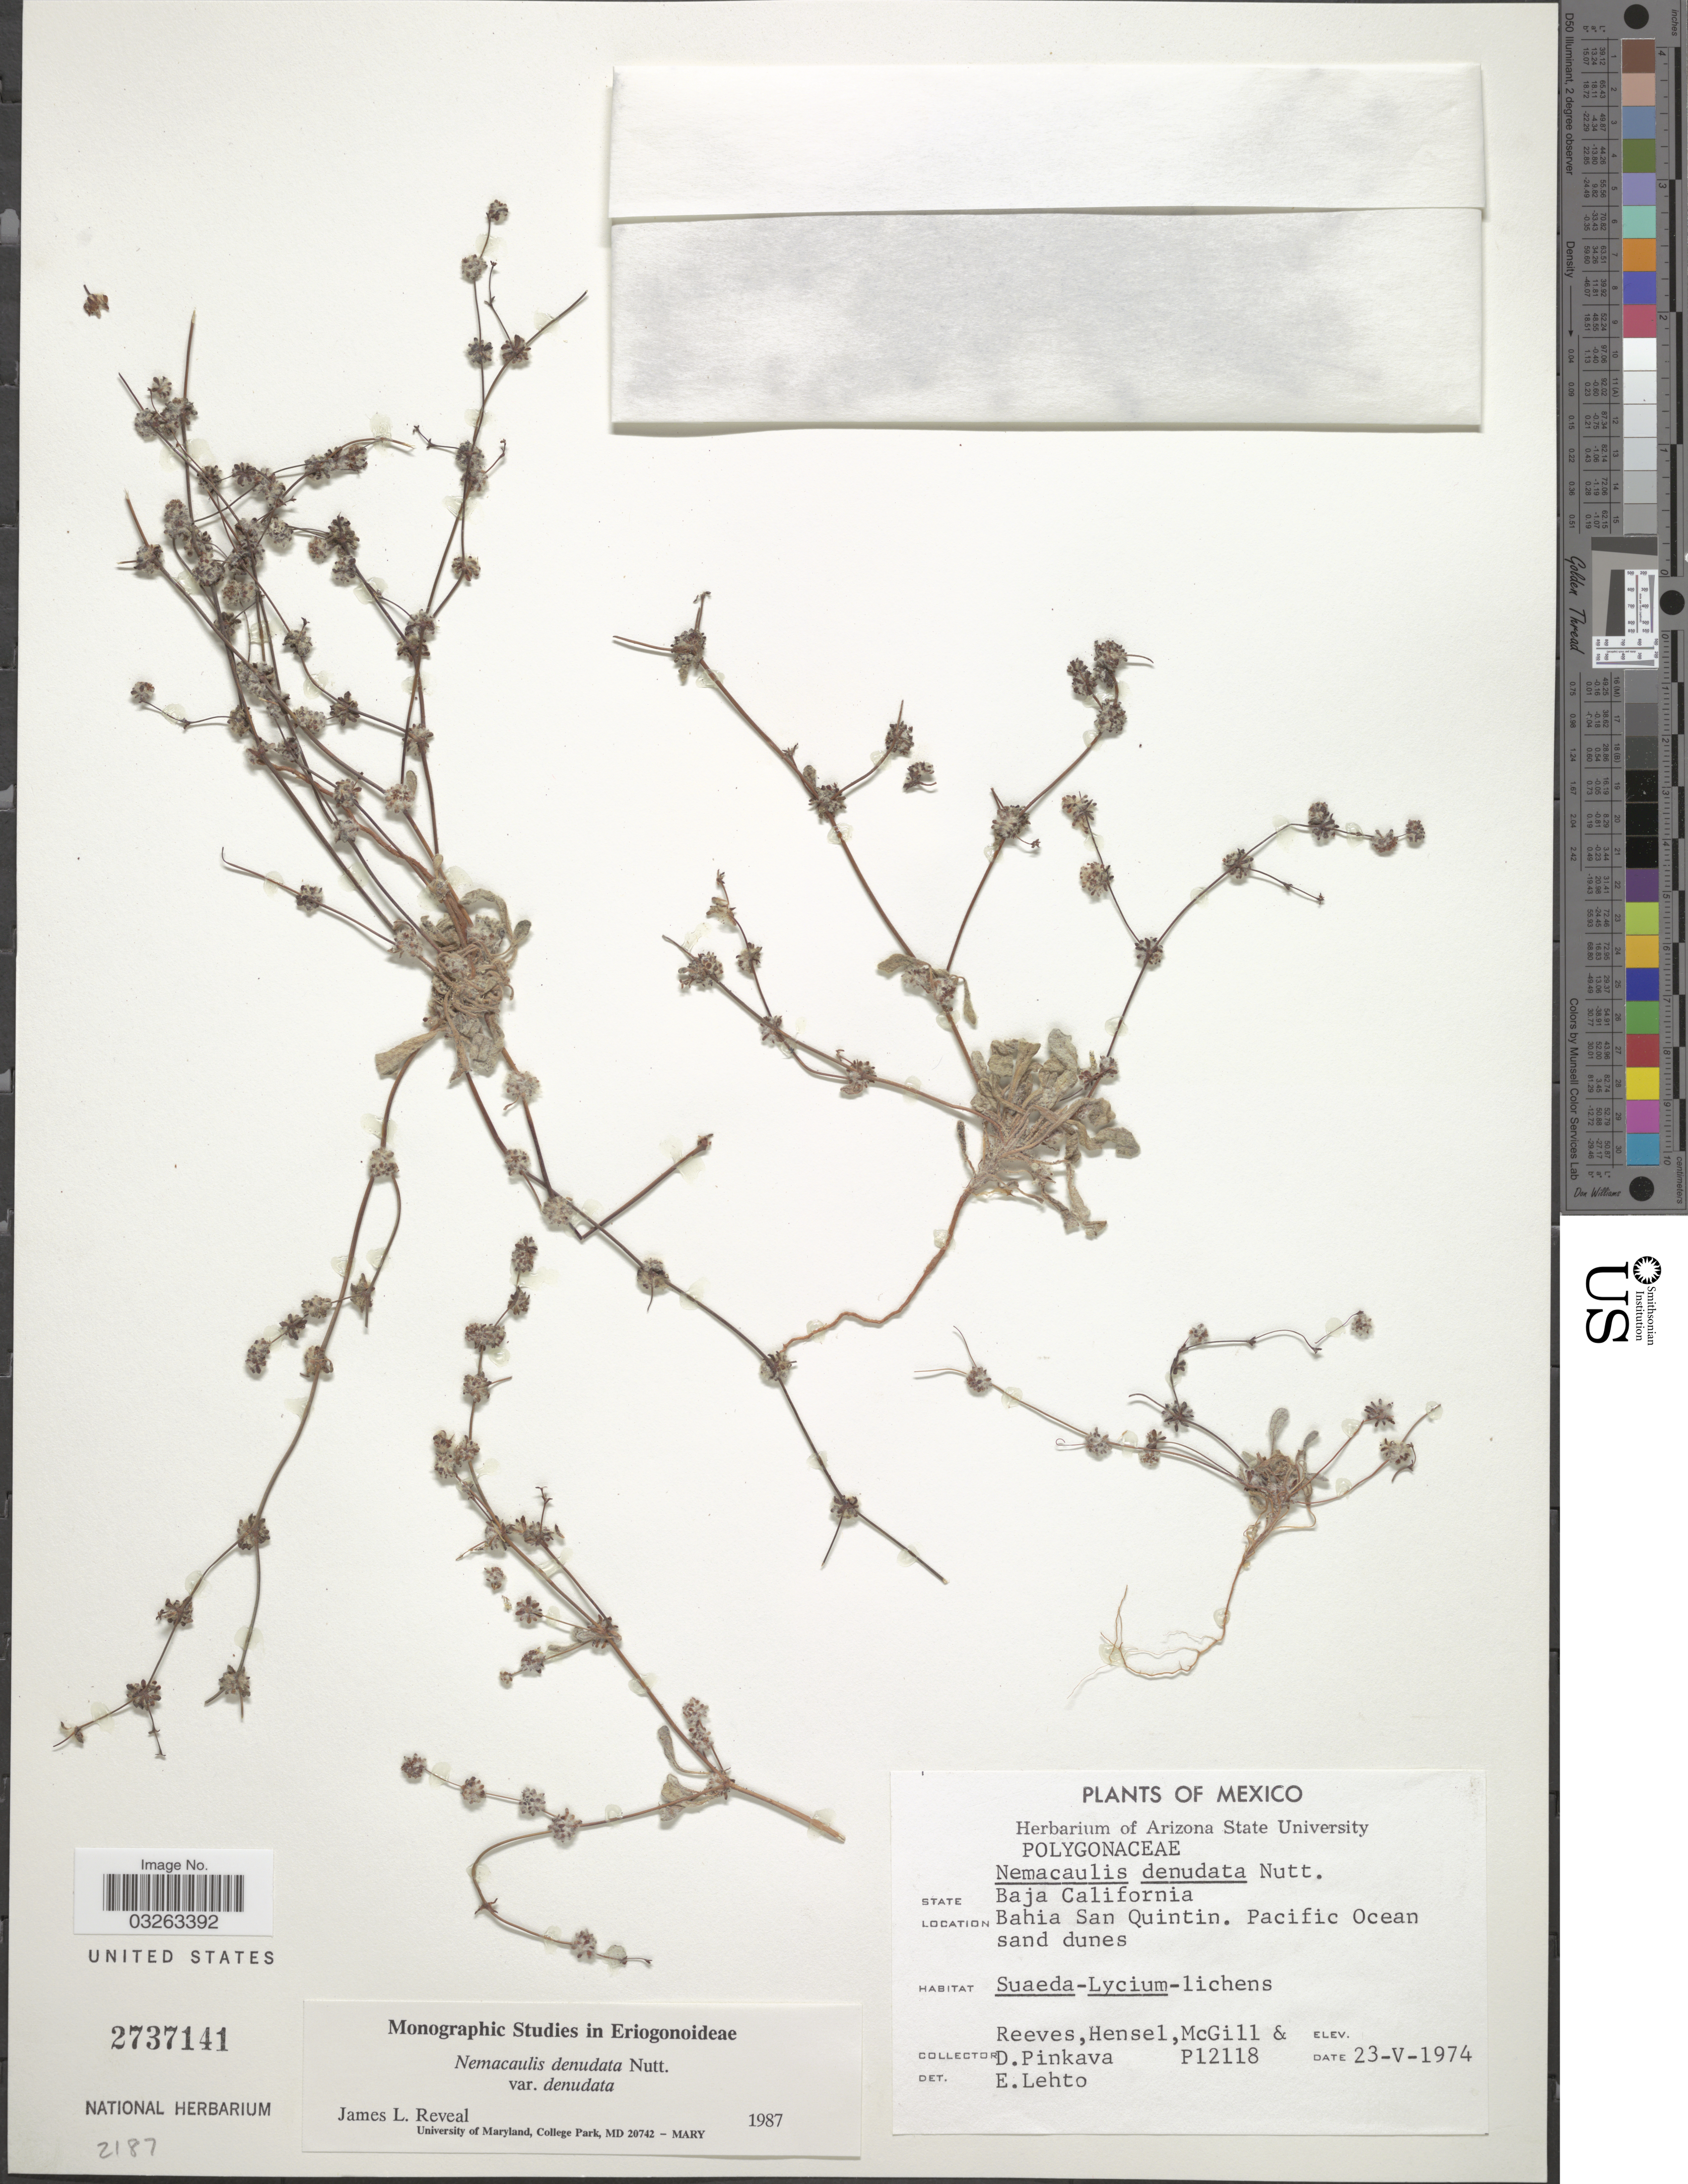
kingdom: Plantae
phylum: Tracheophyta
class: Magnoliopsida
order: Caryophyllales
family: Polygonaceae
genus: Nemacaulis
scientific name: Nemacaulis denudata var. denudata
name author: Nutt.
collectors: -. Reeves, -. Hensel, -. McGill & Pinkava, D. B.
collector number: P12118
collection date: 1974-05-23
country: Mexico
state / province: Baja California Norte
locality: Bahia San Quintin, Pacific Ocean sand dunes.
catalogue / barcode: US 2737141